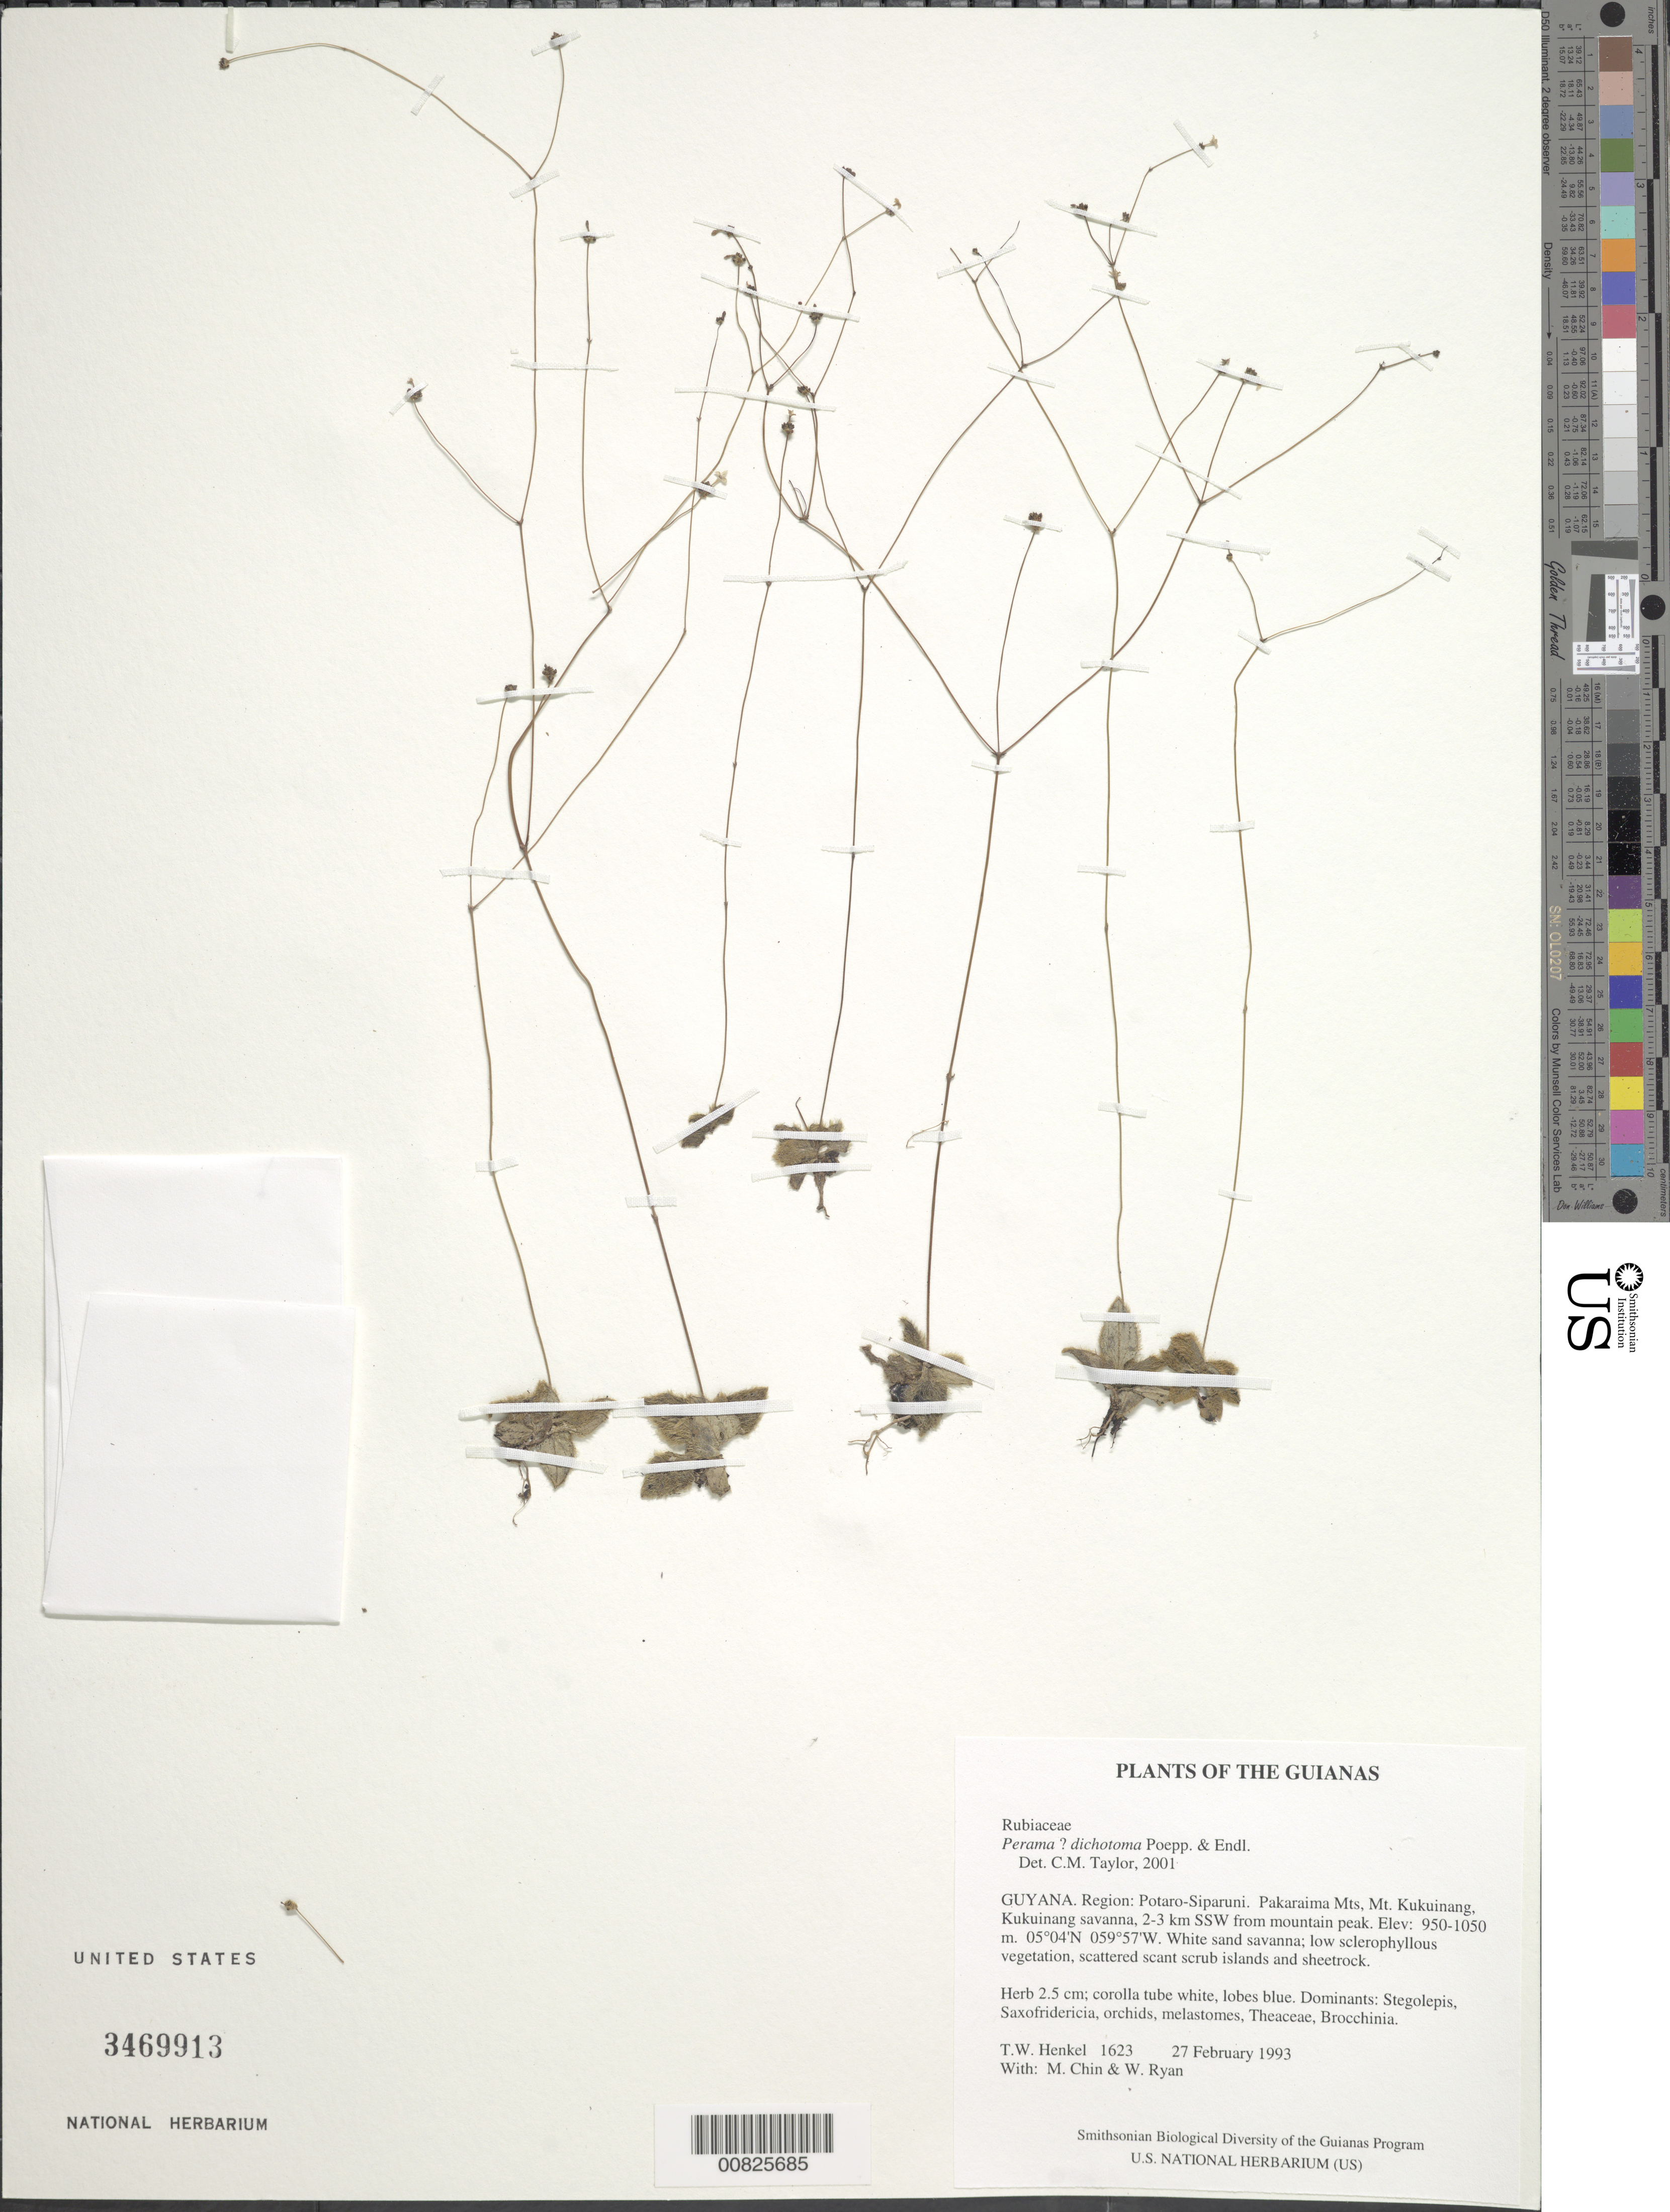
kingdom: Plantae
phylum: Tracheophyta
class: Magnoliopsida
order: Gentianales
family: Rubiaceae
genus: Perama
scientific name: Perama dichotoma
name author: Poepp.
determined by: Taylor, Charlotte M.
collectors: T. Henkel, M. Chin & W. Ryan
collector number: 1623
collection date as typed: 27 February 1993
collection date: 1993-02-27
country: Guyana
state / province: Potaro-Siparuni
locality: Pakaraima Mts, Mt. Kukuinang, Kukuinang savanna, 2-3 km SSW from mountain peak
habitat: White sand savanna; low sclerophyllous vegetation, scattered scant scrub islands and sheetrock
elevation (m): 950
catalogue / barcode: US 3469913